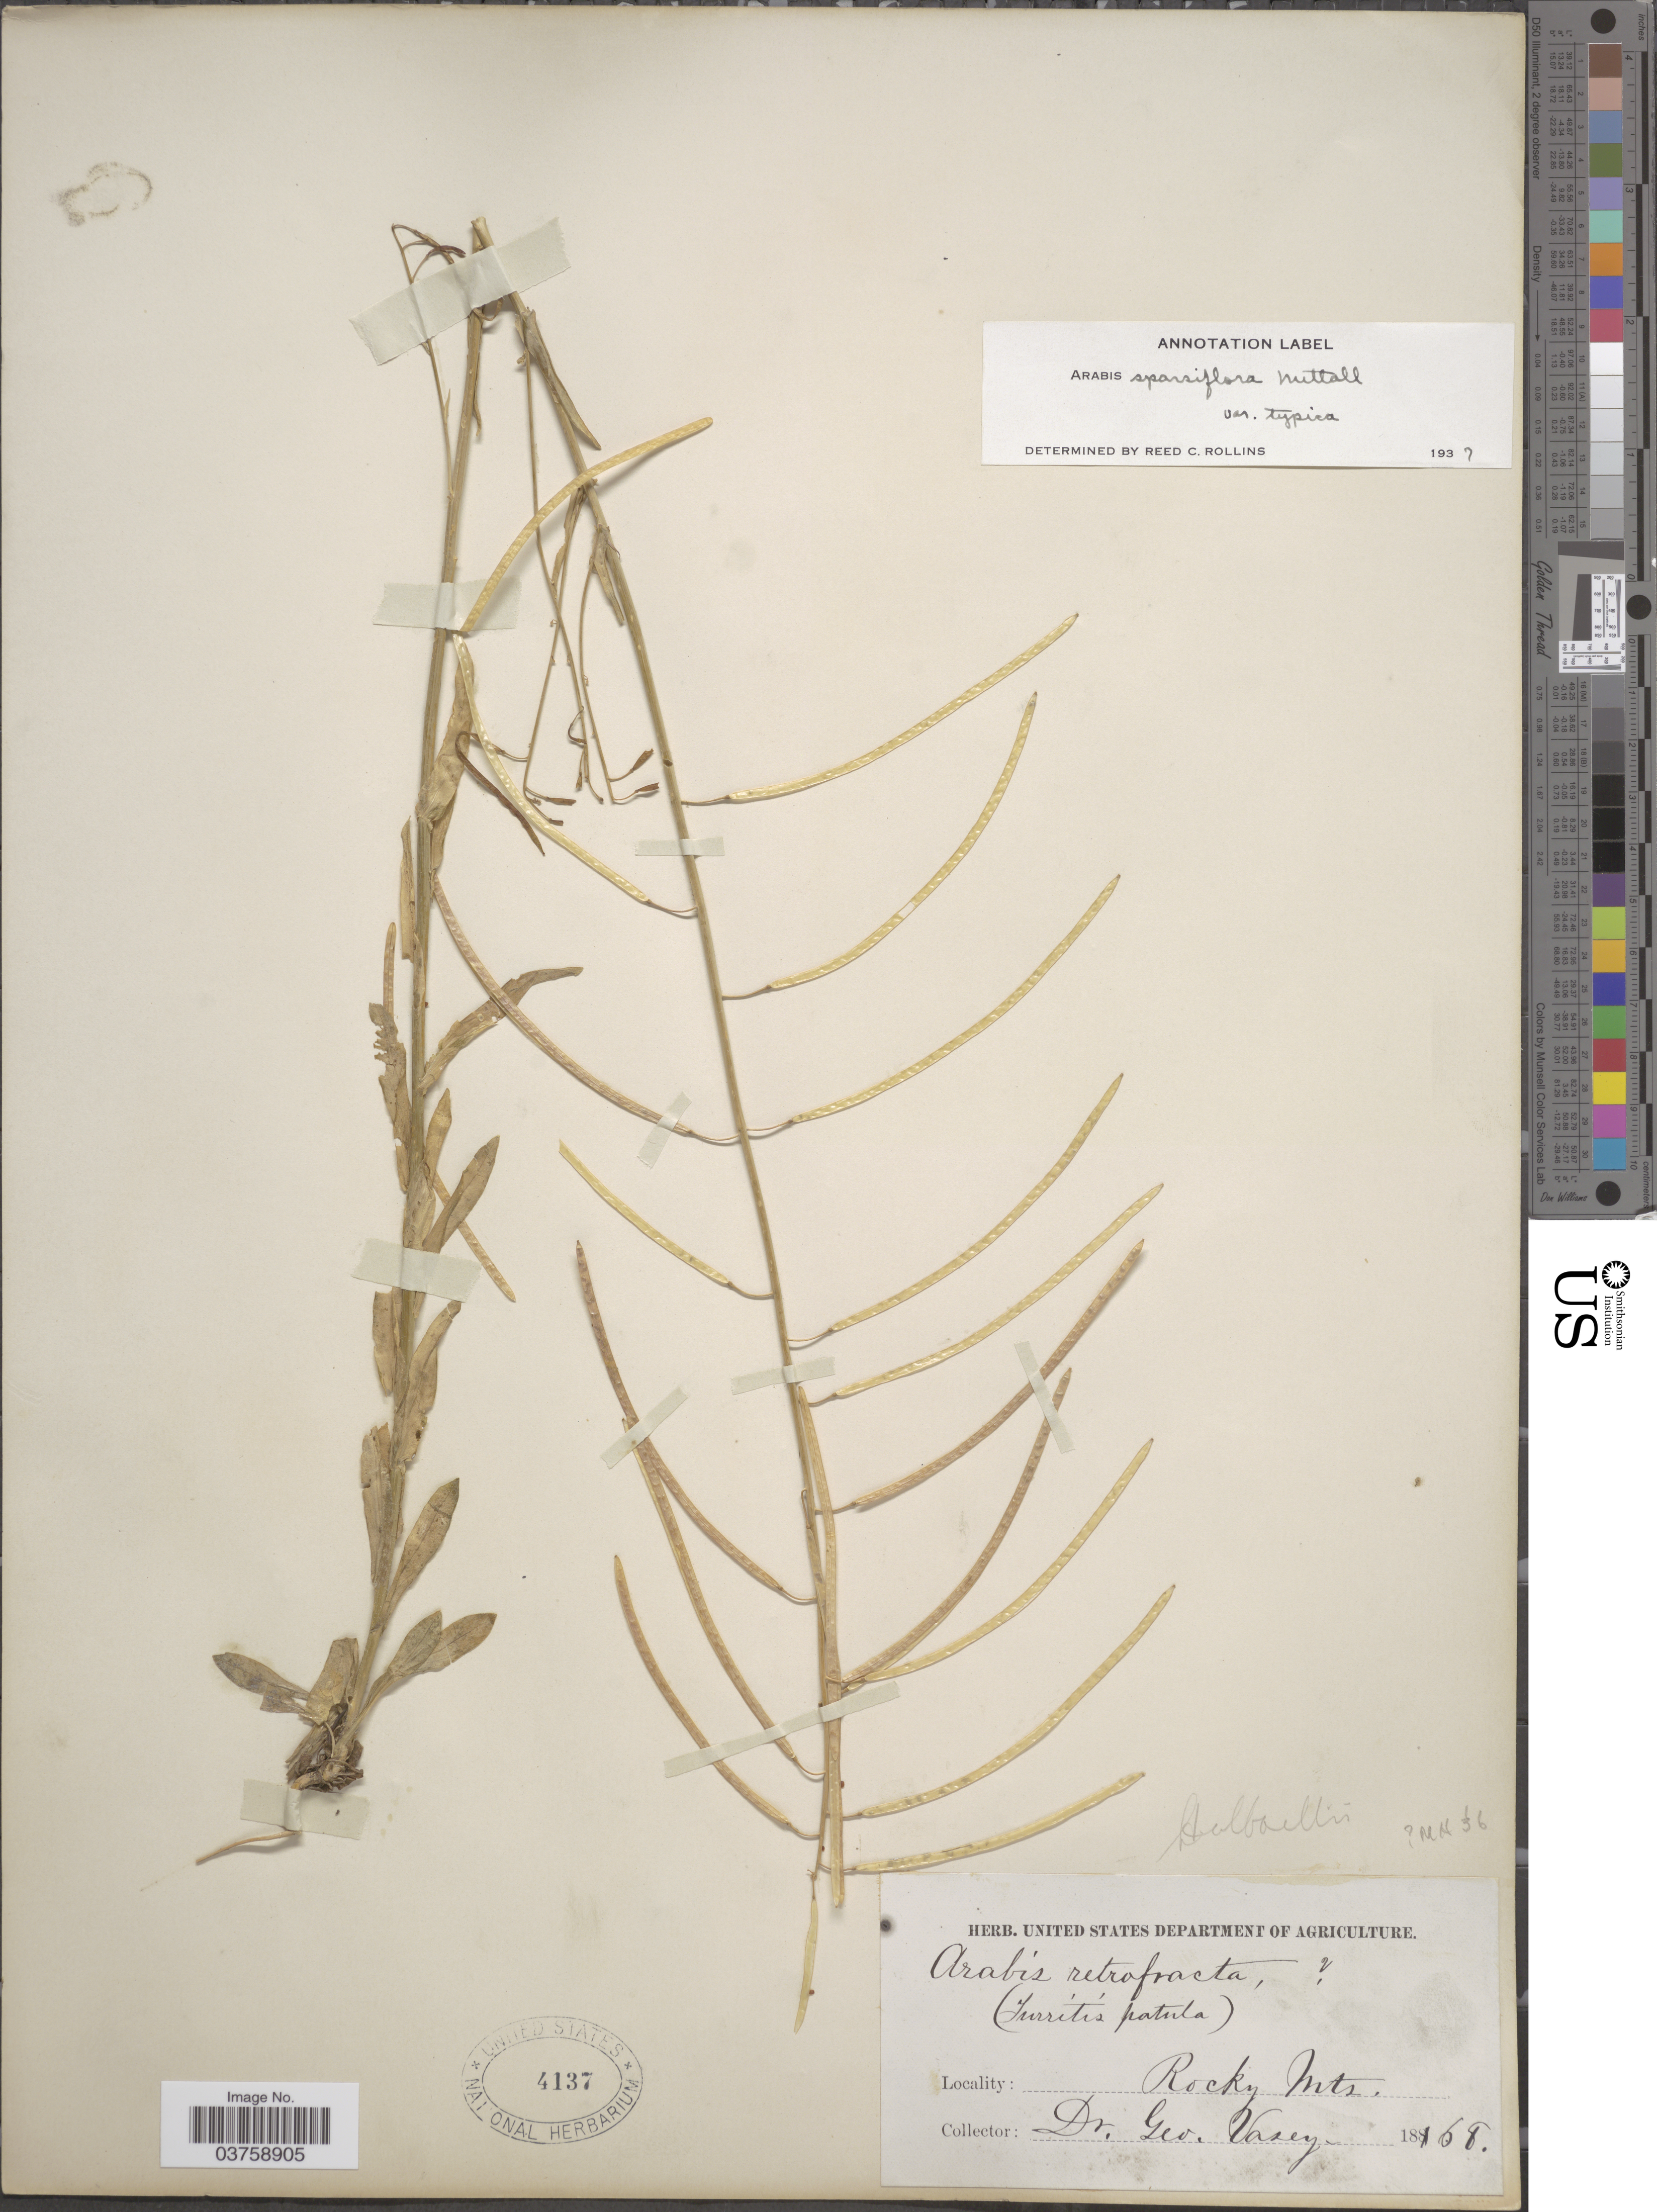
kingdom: Plantae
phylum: Tracheophyta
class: Magnoliopsida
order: Brassicales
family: Brassicaceae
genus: Arabis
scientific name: Arabis sparsiflora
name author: Nutt.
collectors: G. R. Vasey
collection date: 1868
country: United States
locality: Rocky Mts.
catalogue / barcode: US 4137